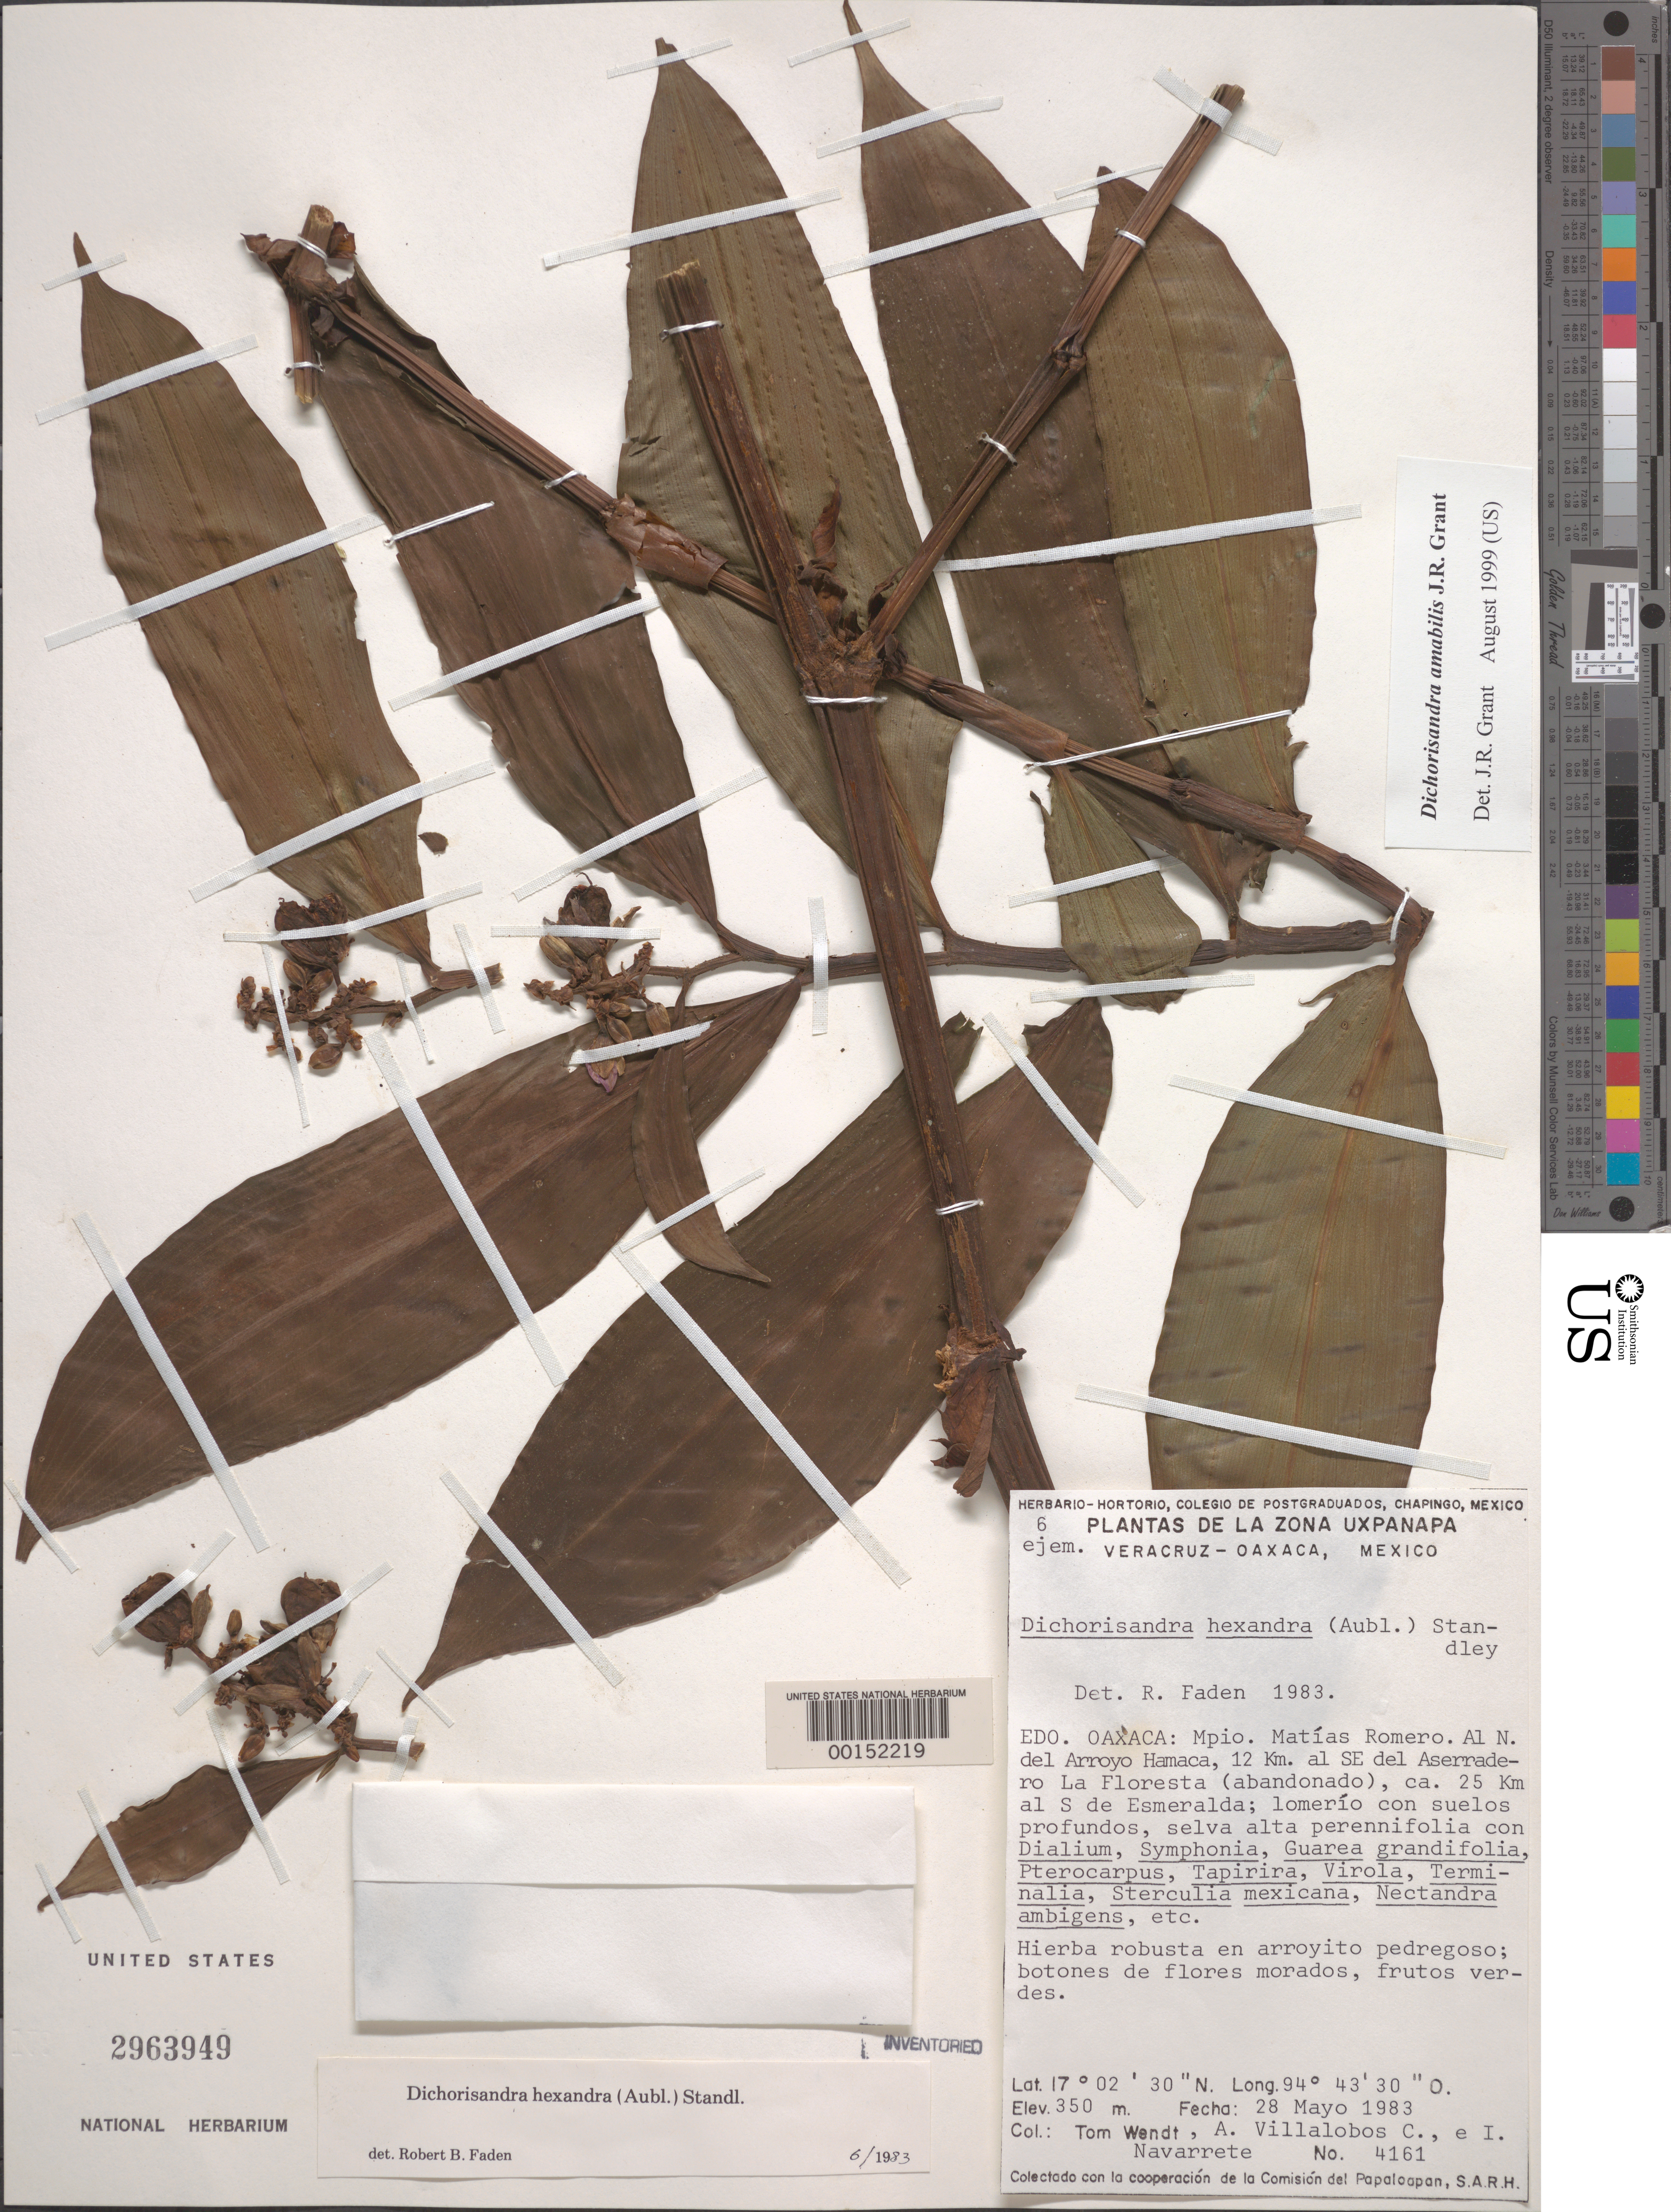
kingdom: Plantae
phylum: Tracheophyta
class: Liliopsida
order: Commelinales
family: Commelinaceae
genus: Dichorisandra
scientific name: Dichorisandra hexandra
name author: (Aubl.) Standl.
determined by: Faden, Robert B., (US), Smithsonian Institution - National Museum of Natural History (UNITED STATES)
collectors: T. L. Wendt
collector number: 4161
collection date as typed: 28 May 1983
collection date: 1983-05-28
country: Mexico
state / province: Oaxaca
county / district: Matias Romero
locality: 25 km S of Esmeralda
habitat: Pedregal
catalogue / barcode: US 2963949